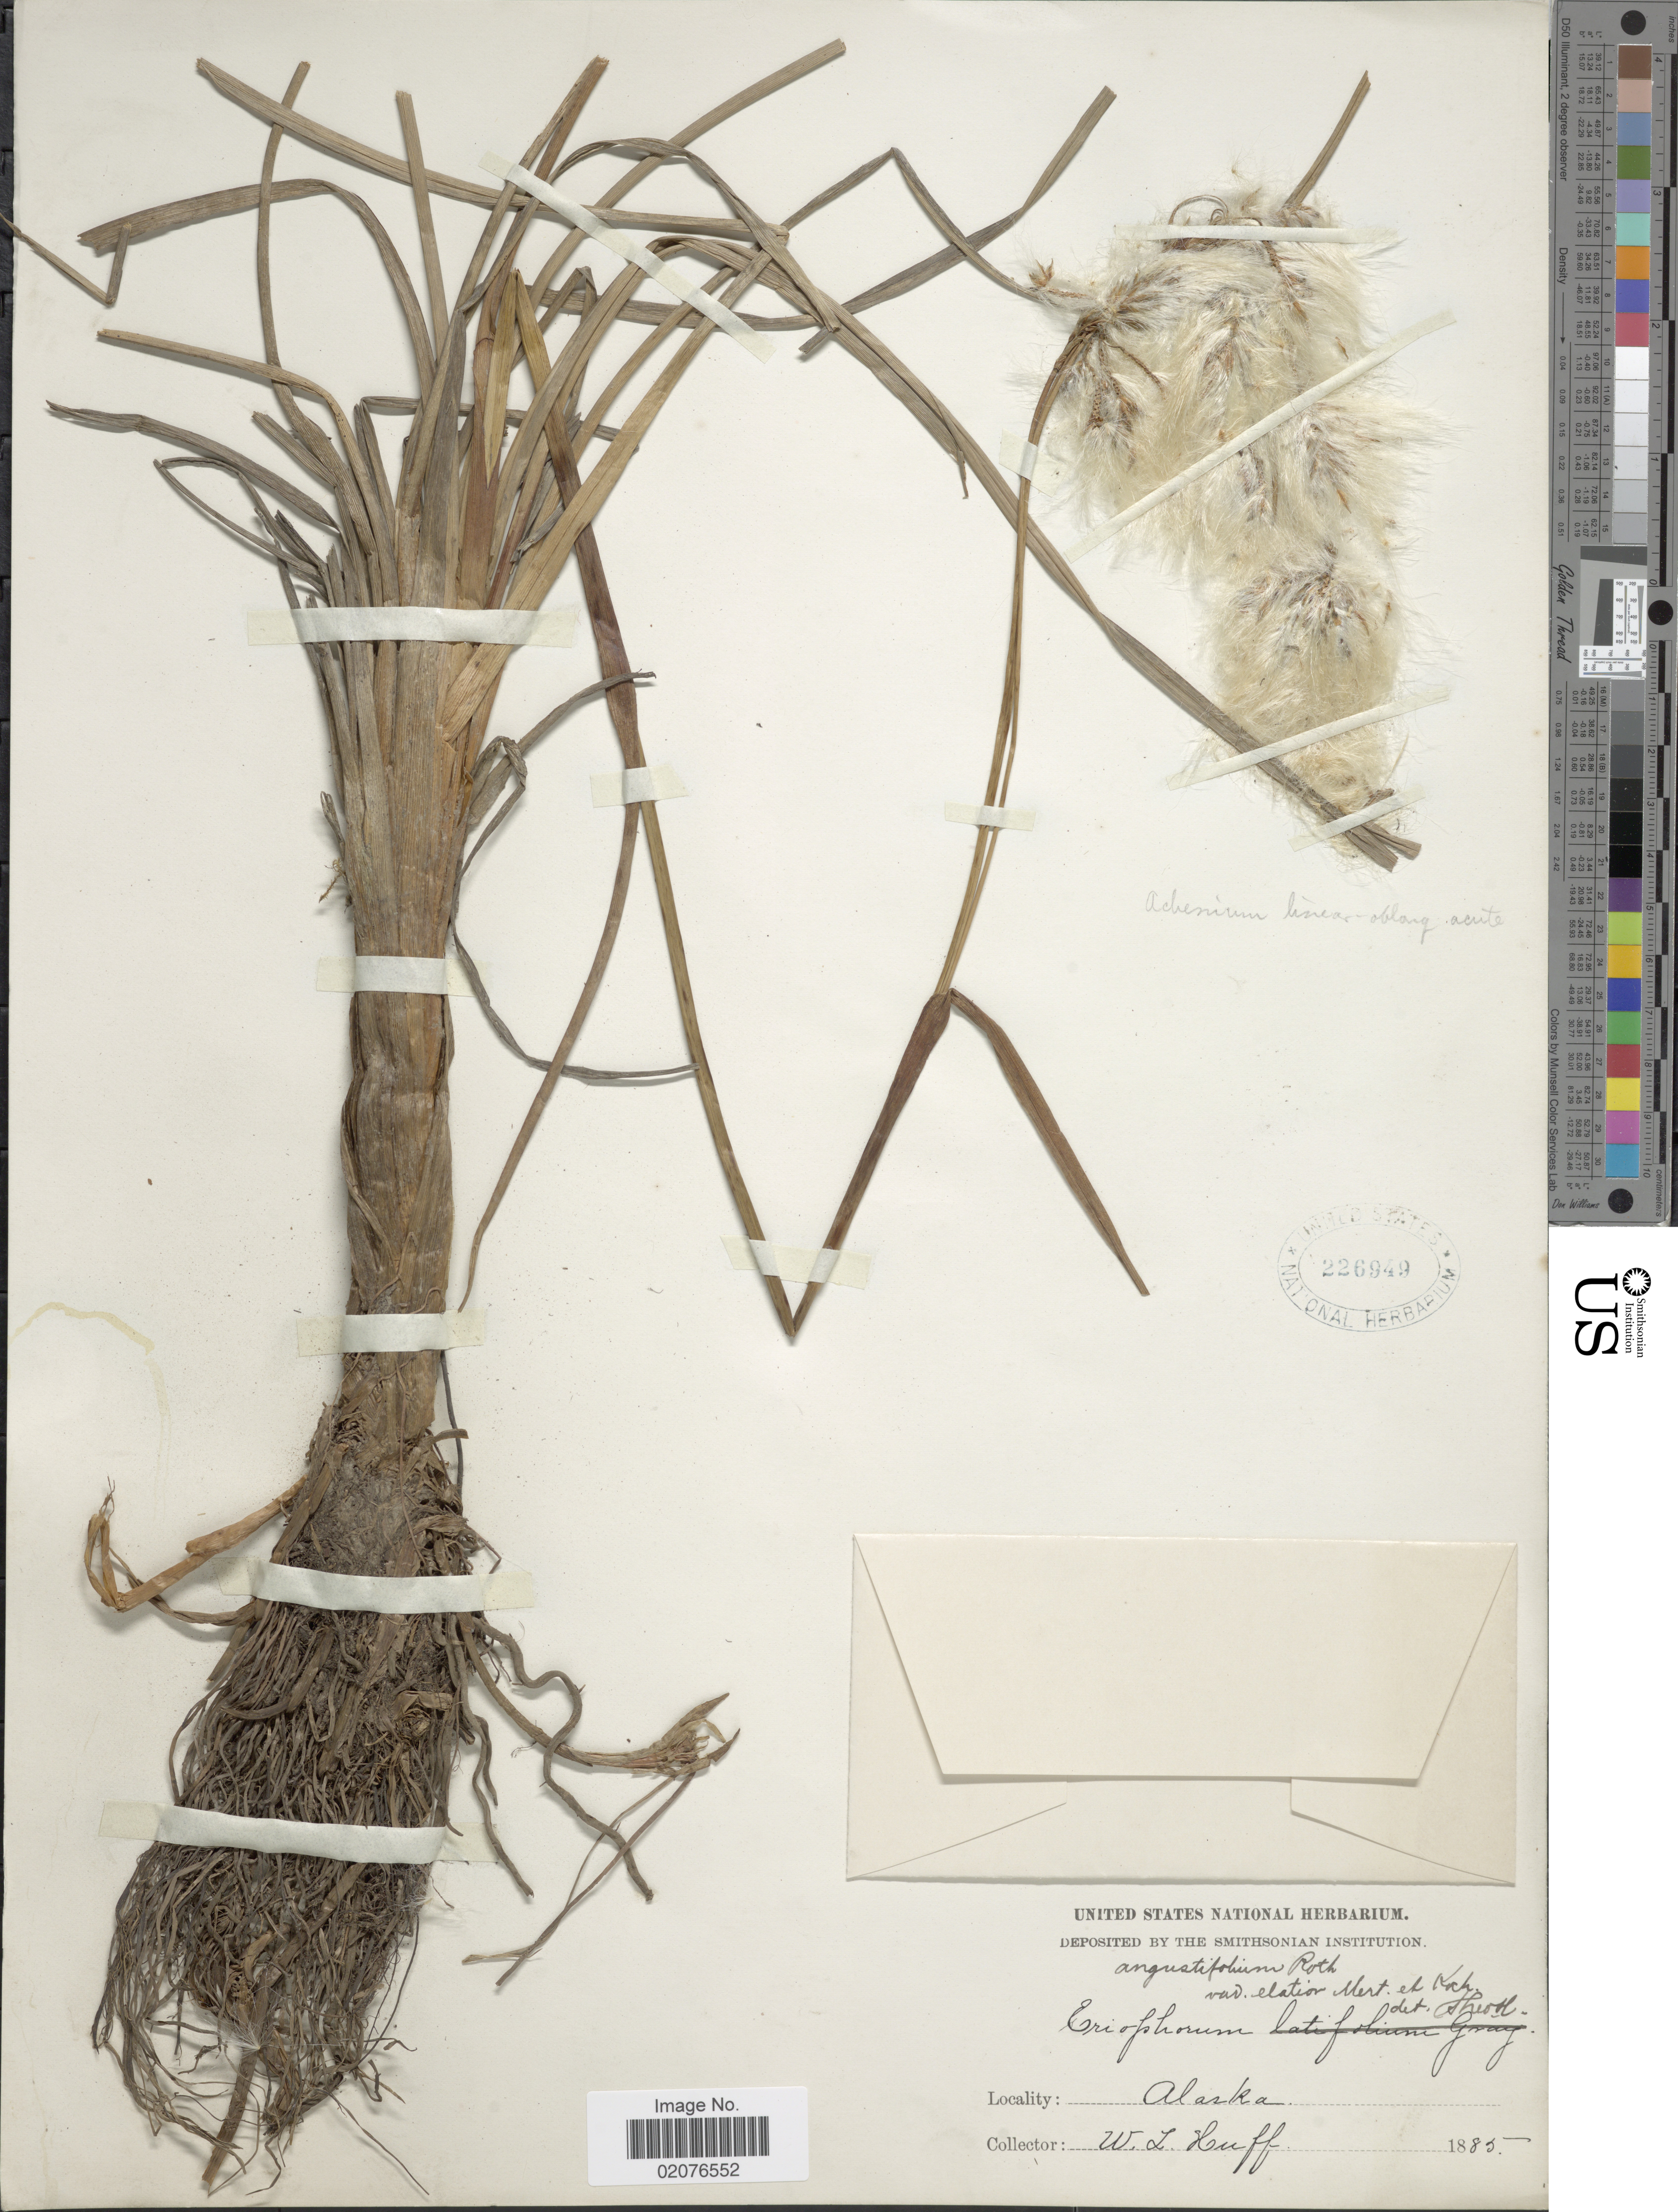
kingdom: Plantae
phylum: Tracheophyta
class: Liliopsida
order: Poales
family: Cyperaceae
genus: Eriophorum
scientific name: Eriophorum angustifolium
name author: Honck.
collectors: W. Huff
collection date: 1885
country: United States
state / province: Alaska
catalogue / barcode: US 226949